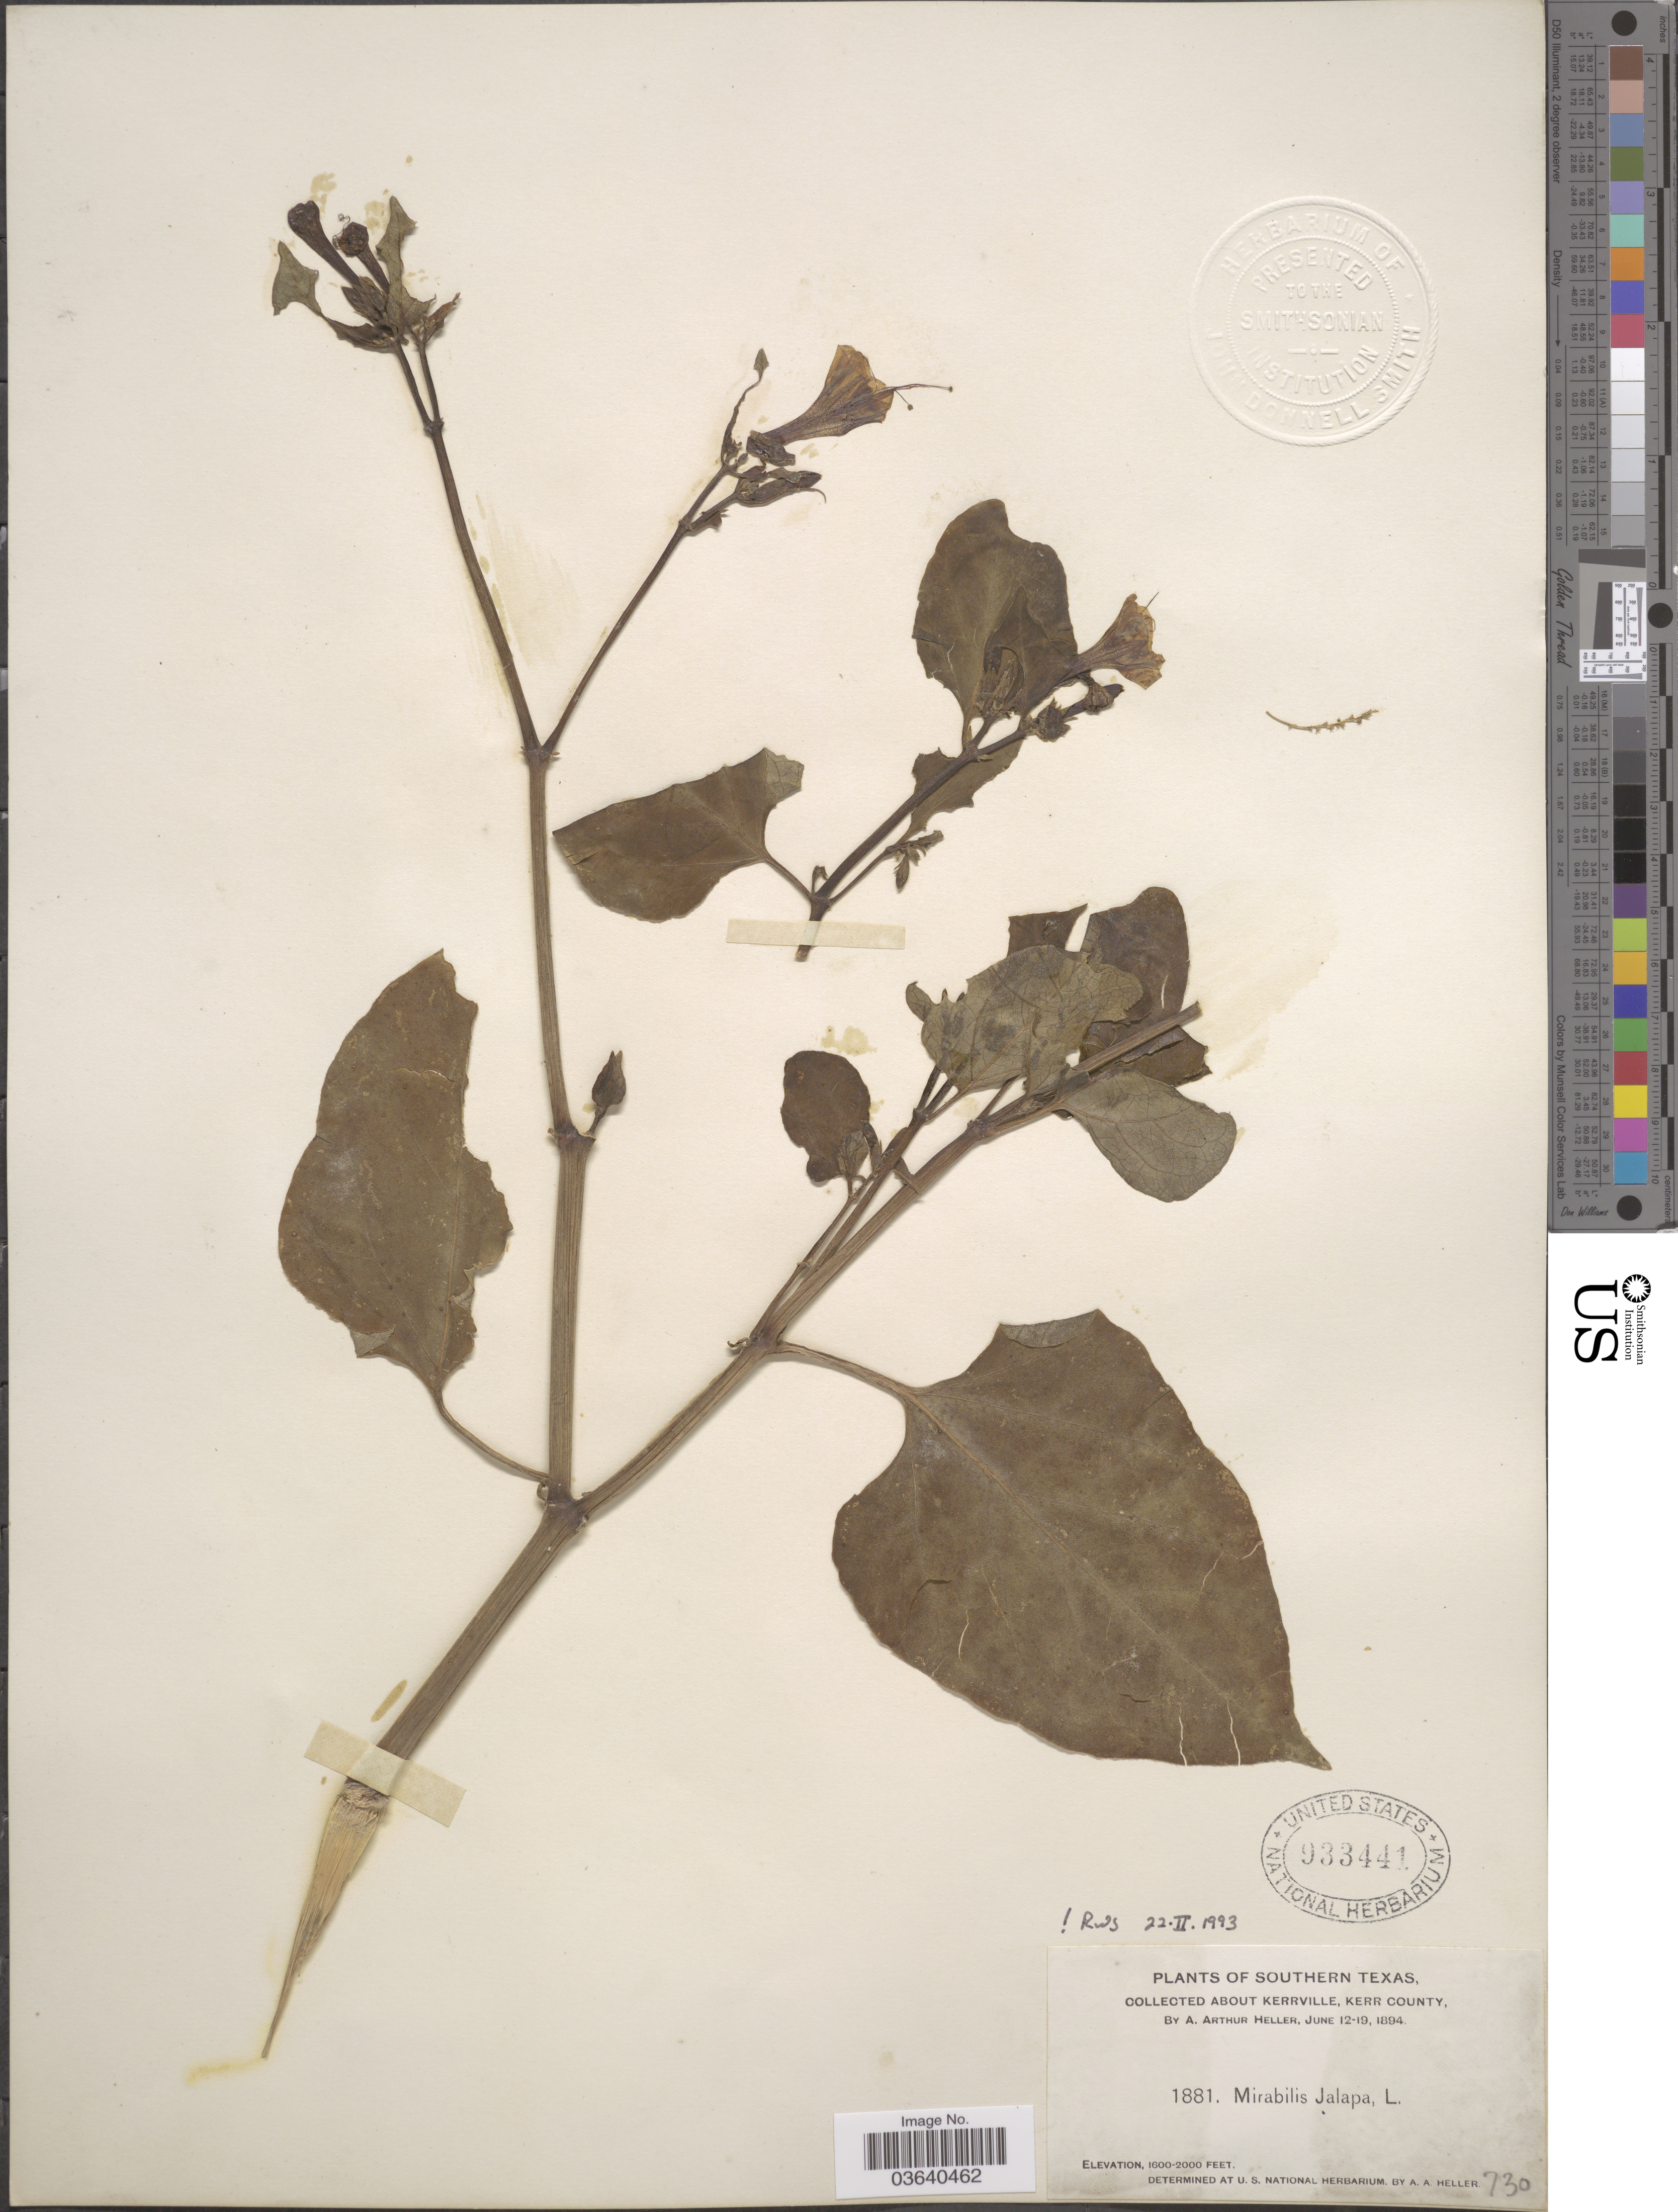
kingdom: Plantae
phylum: Tracheophyta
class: Magnoliopsida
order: Caryophyllales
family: Nyctaginaceae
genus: Mirabilis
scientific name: Mirabilis jalapa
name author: L.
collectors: A. A. Heller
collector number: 1881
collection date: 1894-06-12/1894-06-19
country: United States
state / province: Texas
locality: Southern Texas. About Kerrville, Kerr County.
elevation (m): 488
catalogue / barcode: US 933441